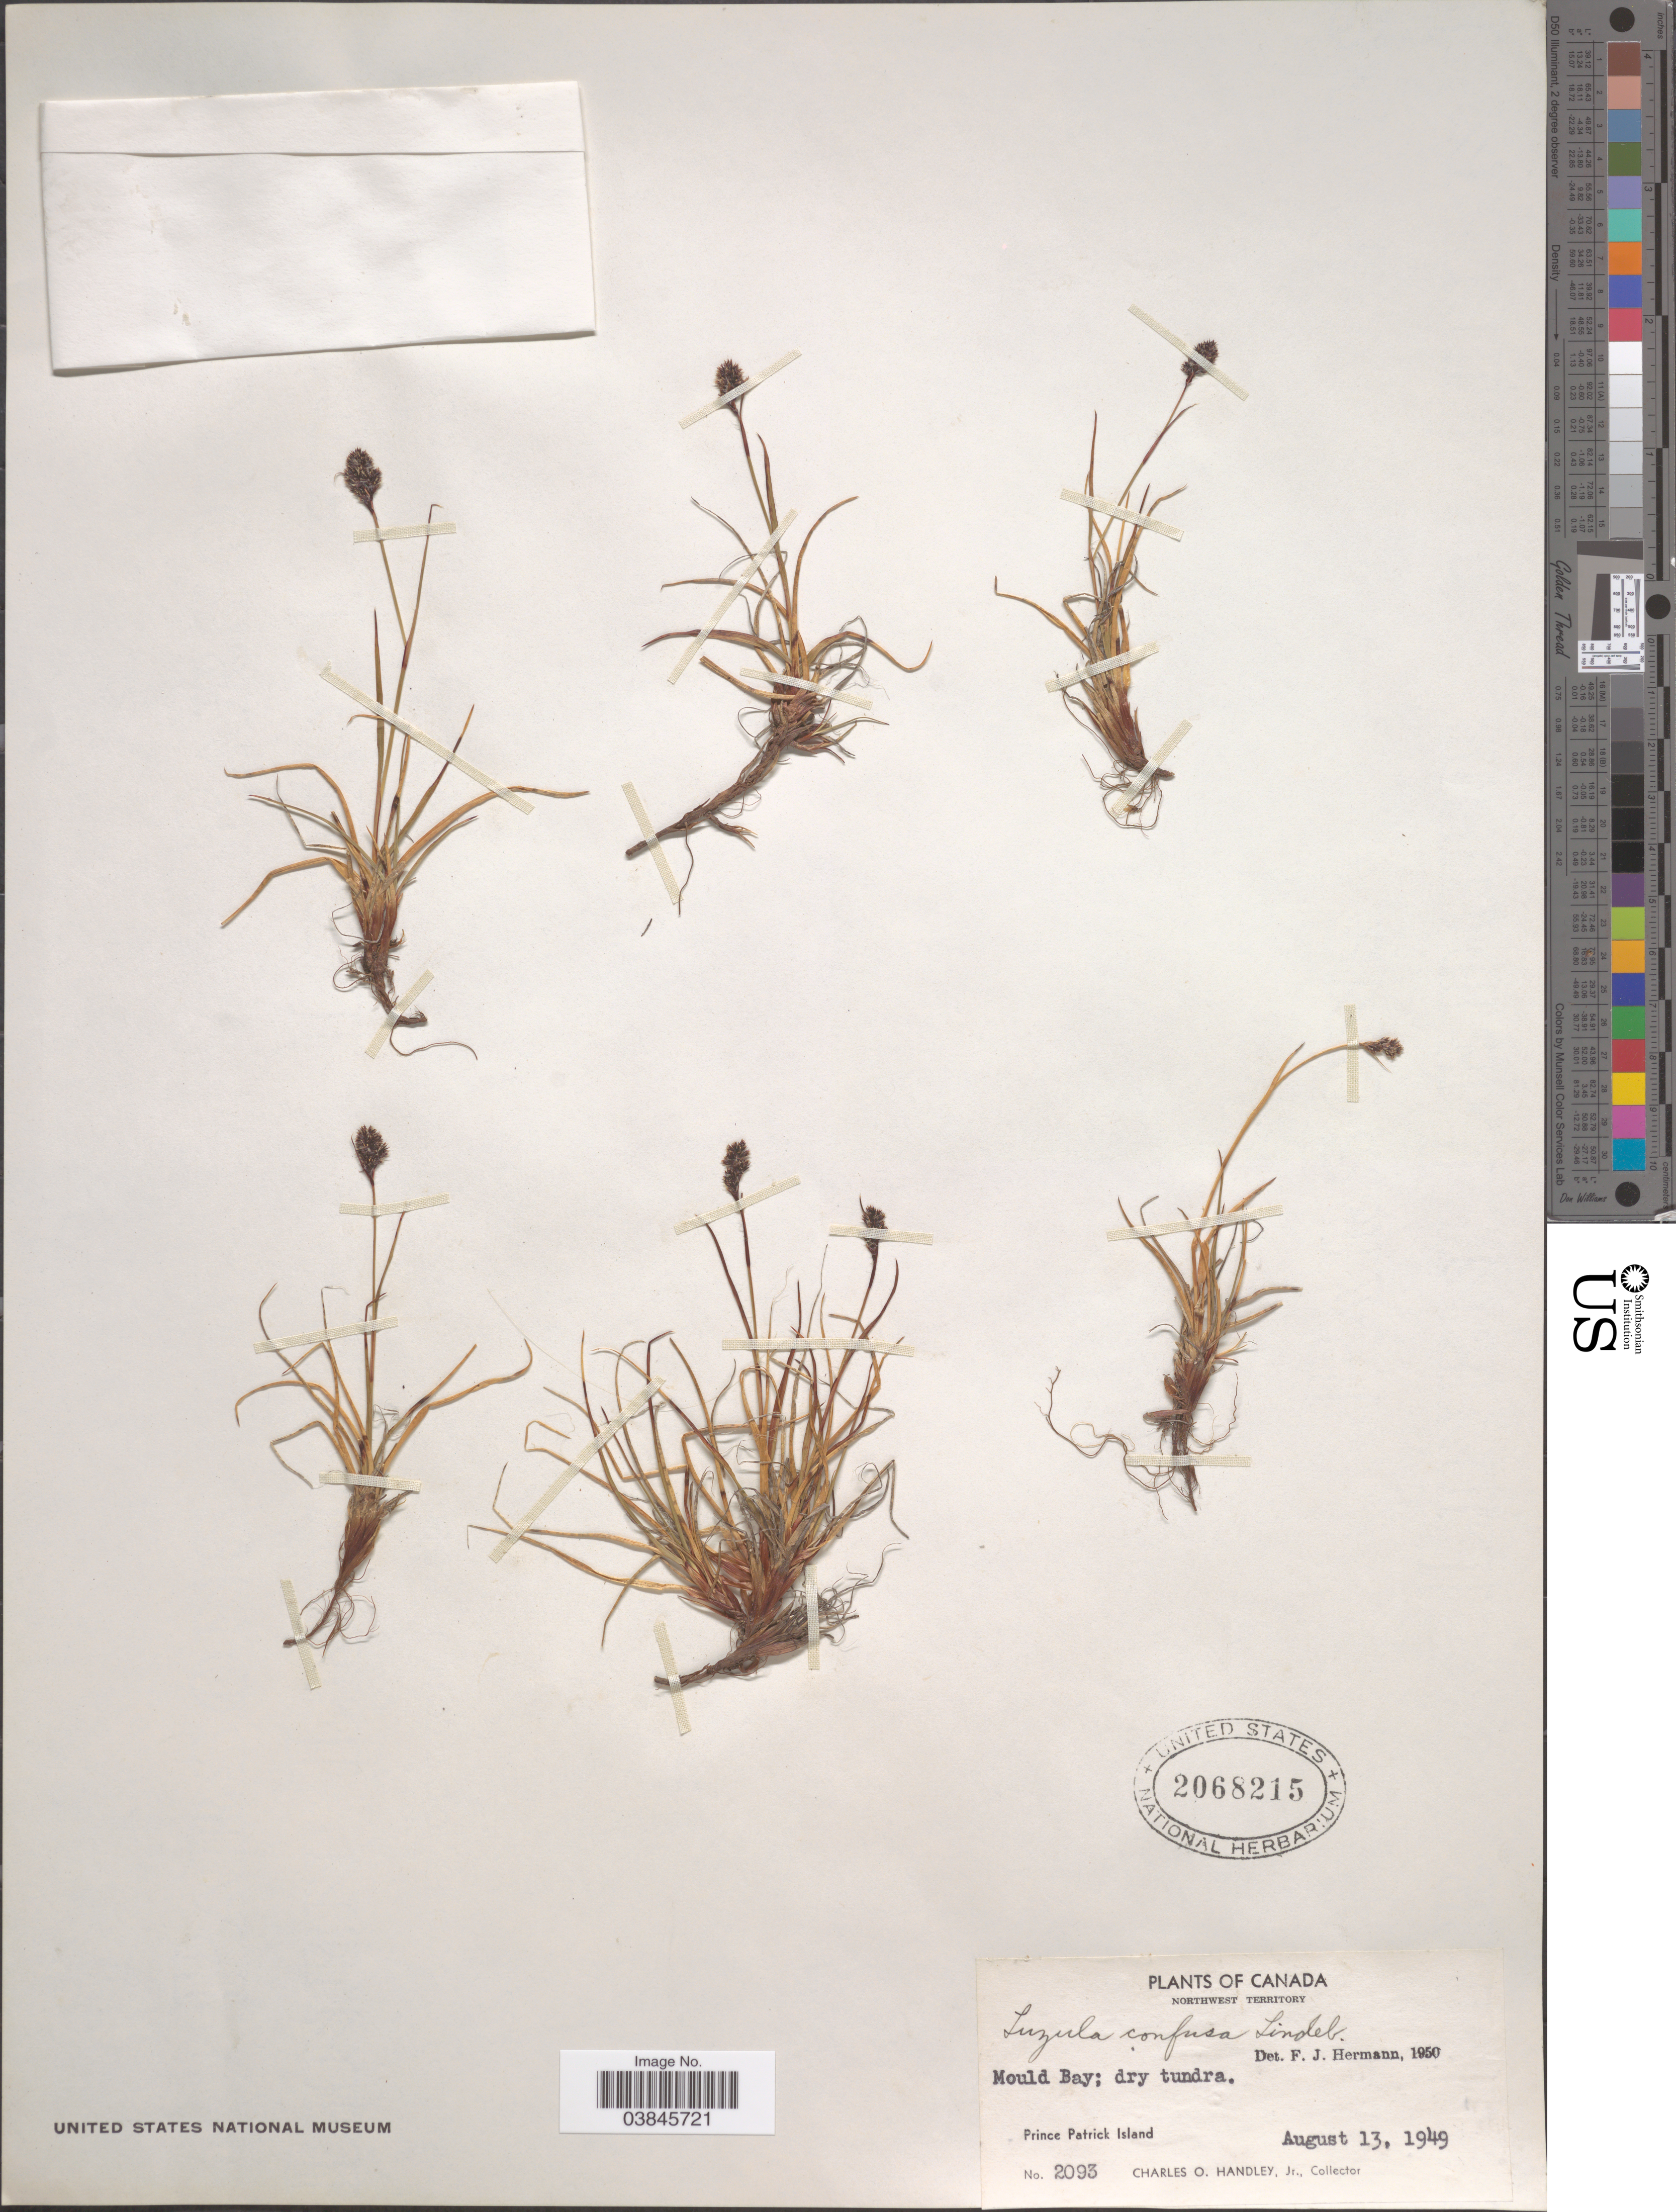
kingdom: Plantae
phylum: Tracheophyta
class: Liliopsida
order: Poales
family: Juncaceae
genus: Luzula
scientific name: Luzula confusa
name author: Lindeb.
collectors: C. Handley Jr.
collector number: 2093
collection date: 1949-08-13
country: Canada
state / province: Northwest Territories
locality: Mould Bay. Prince Patrick Island.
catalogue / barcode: US 2068215